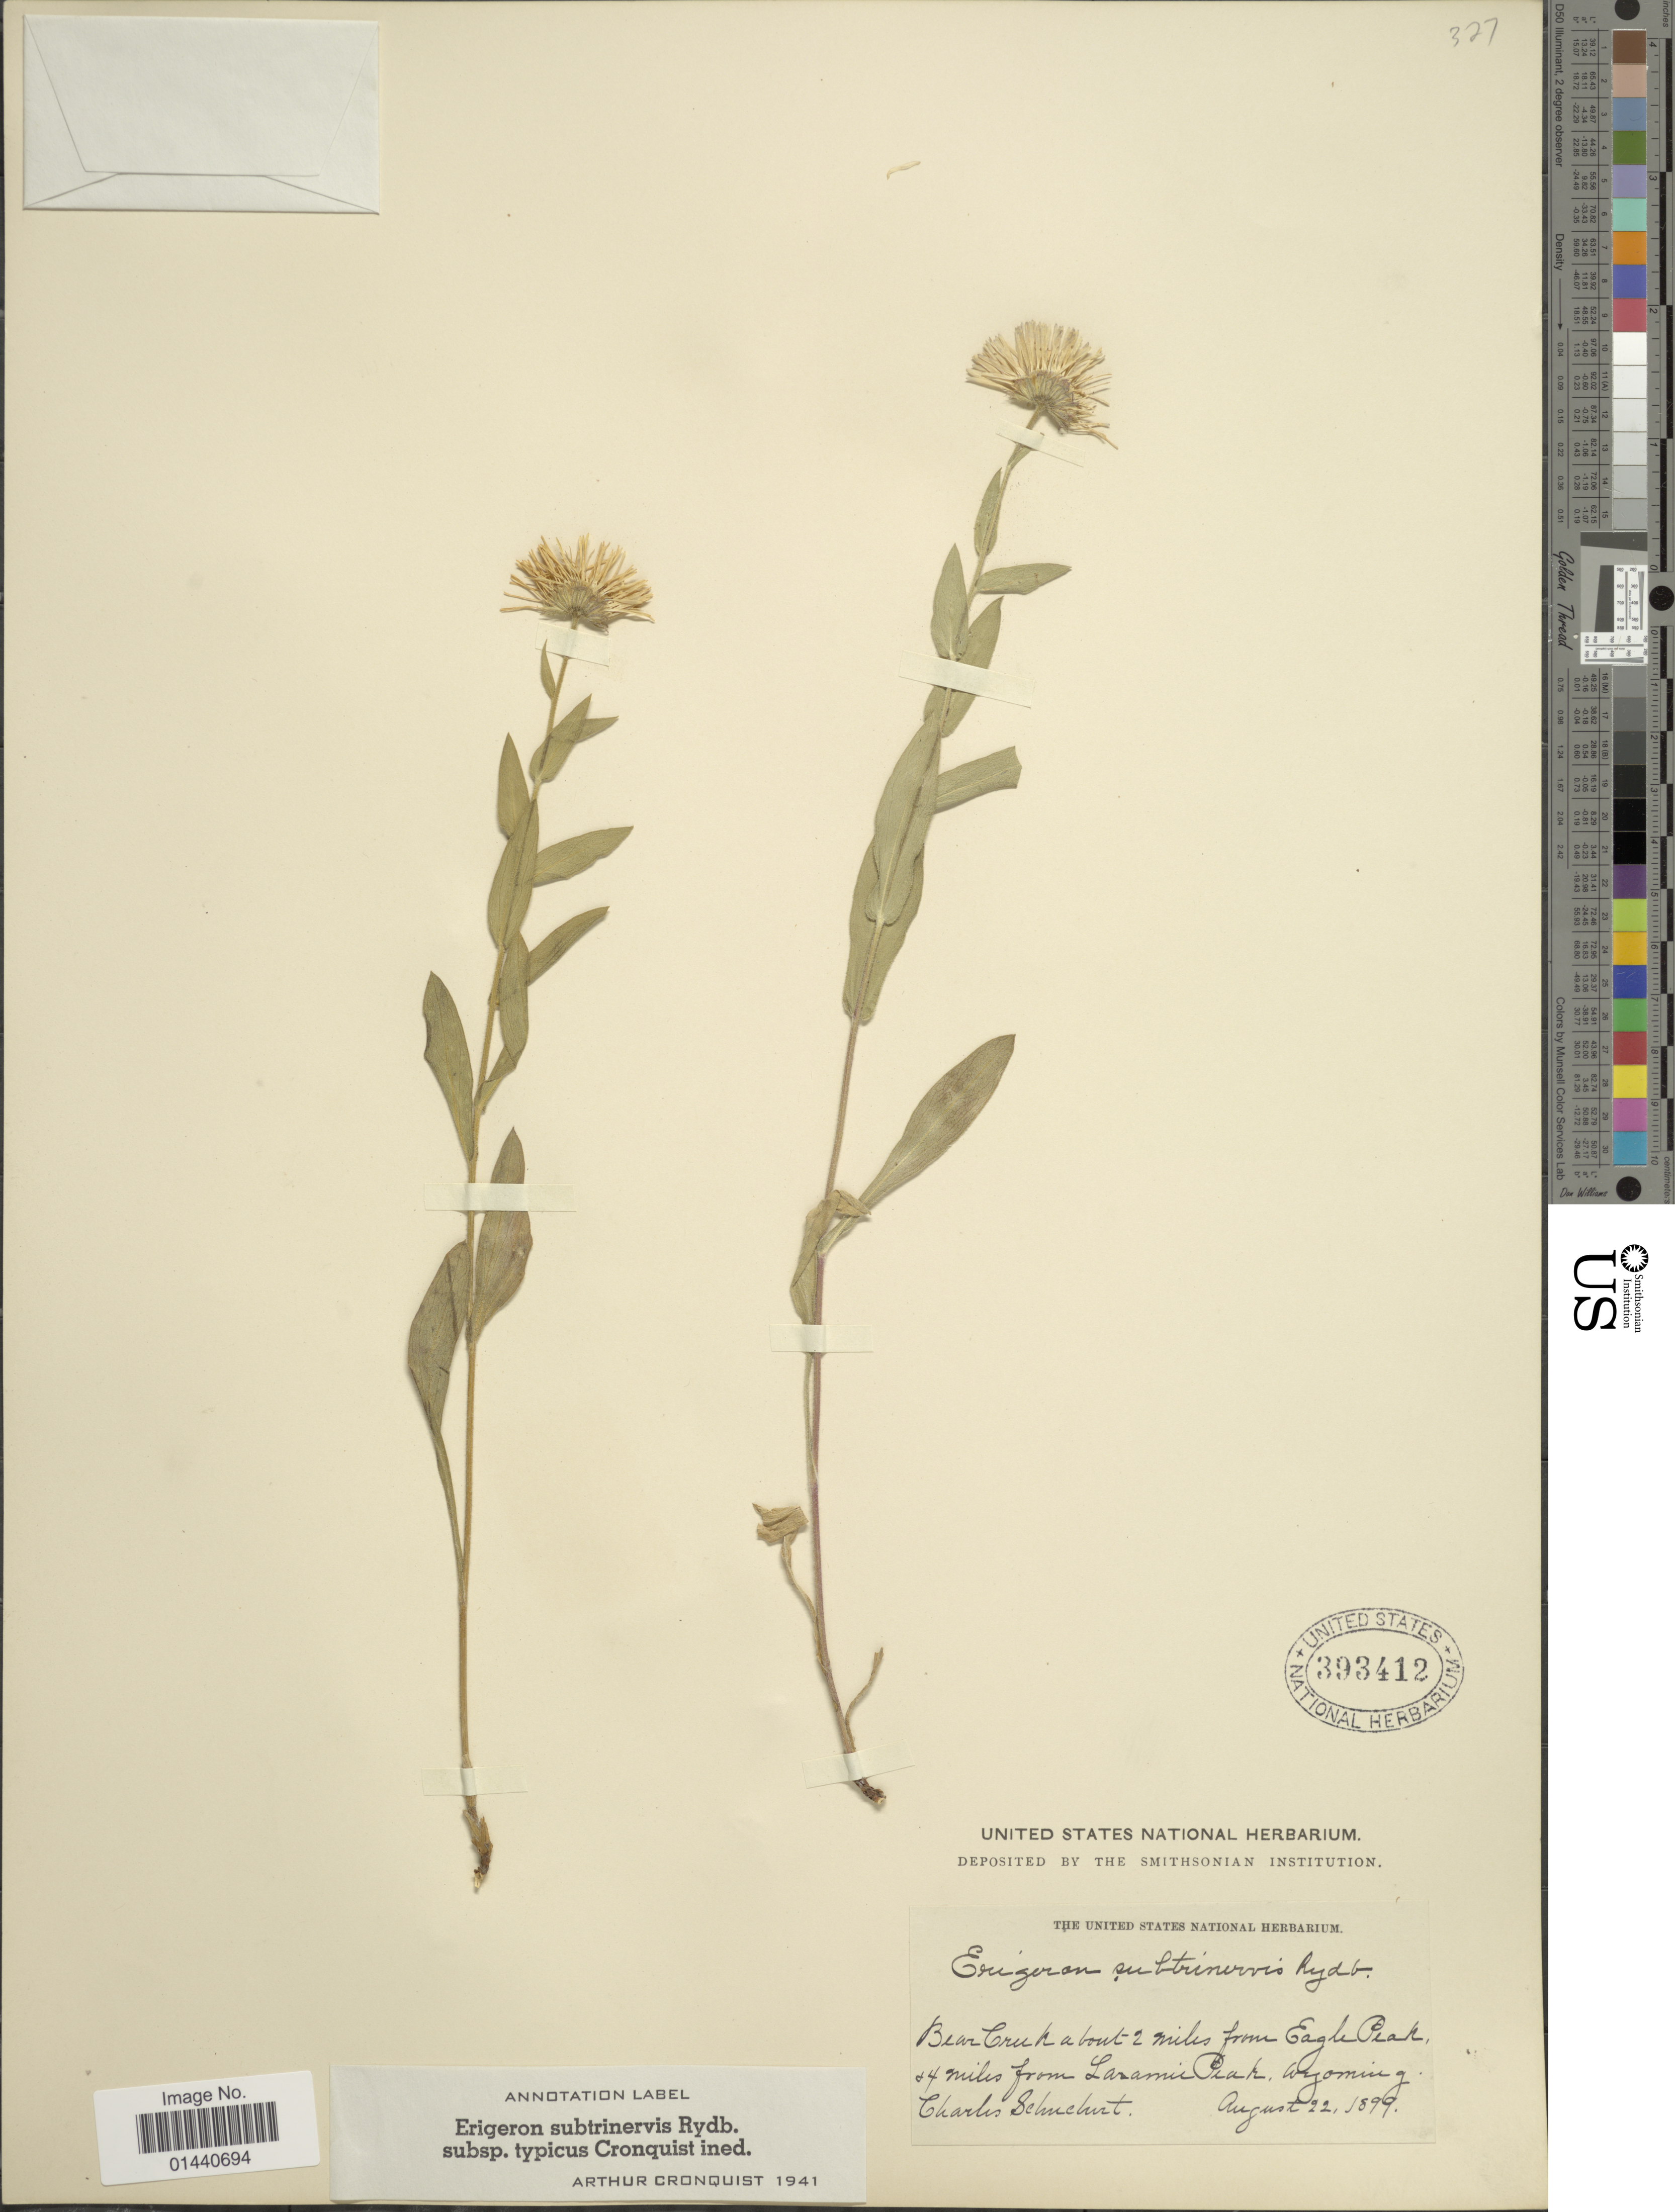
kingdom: Plantae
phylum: Tracheophyta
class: Magnoliopsida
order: Asterales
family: Asteraceae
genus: Erigeron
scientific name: Erigeron subtrinervis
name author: Rydb. ex Porter & Britton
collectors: C. Schuchert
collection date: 1899-08-22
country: United States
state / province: Wyoming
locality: Bear Creek about 2 miles from Eagle Peak, 4 miles from Laramie Peak.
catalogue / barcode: US 393412